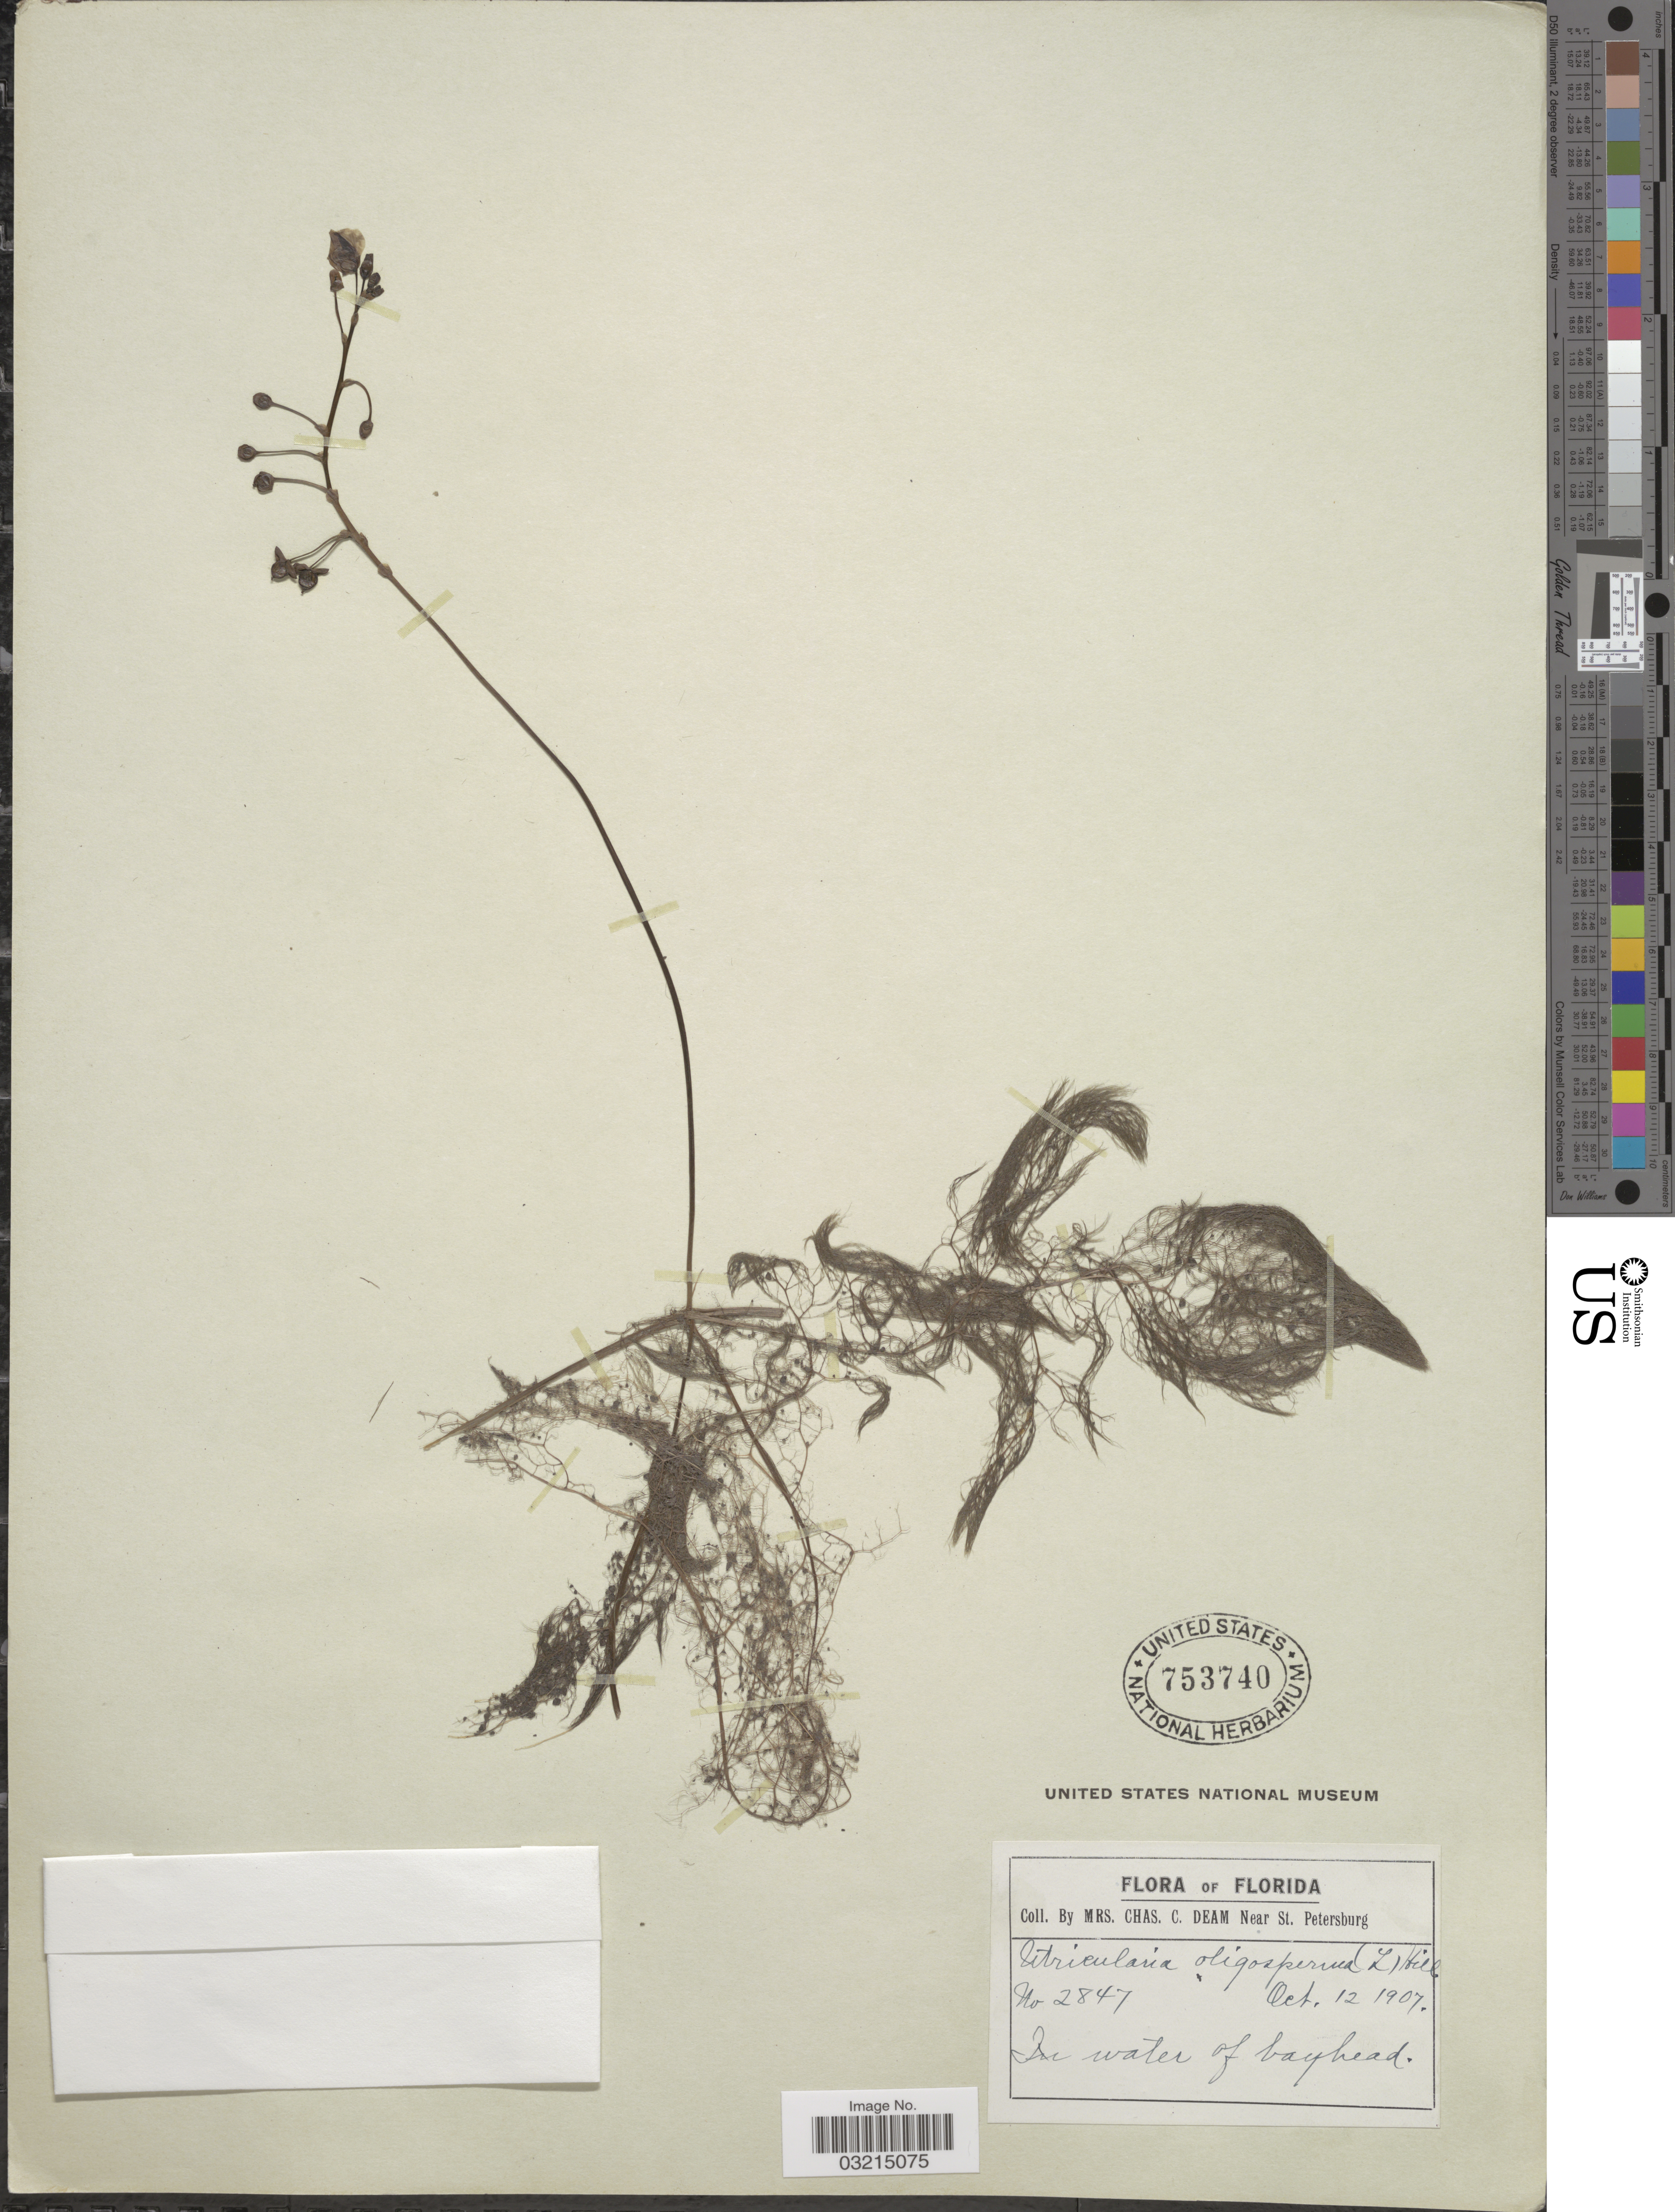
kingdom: Plantae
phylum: Tracheophyta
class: Magnoliopsida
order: Lamiales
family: Lentibulariaceae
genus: Utricularia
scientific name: Utricularia foliosa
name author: L.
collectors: C. Deam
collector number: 2847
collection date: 1907-10-12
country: United States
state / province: Florida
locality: Near St. Petersburg. In water of bayhead.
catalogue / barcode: US 753740